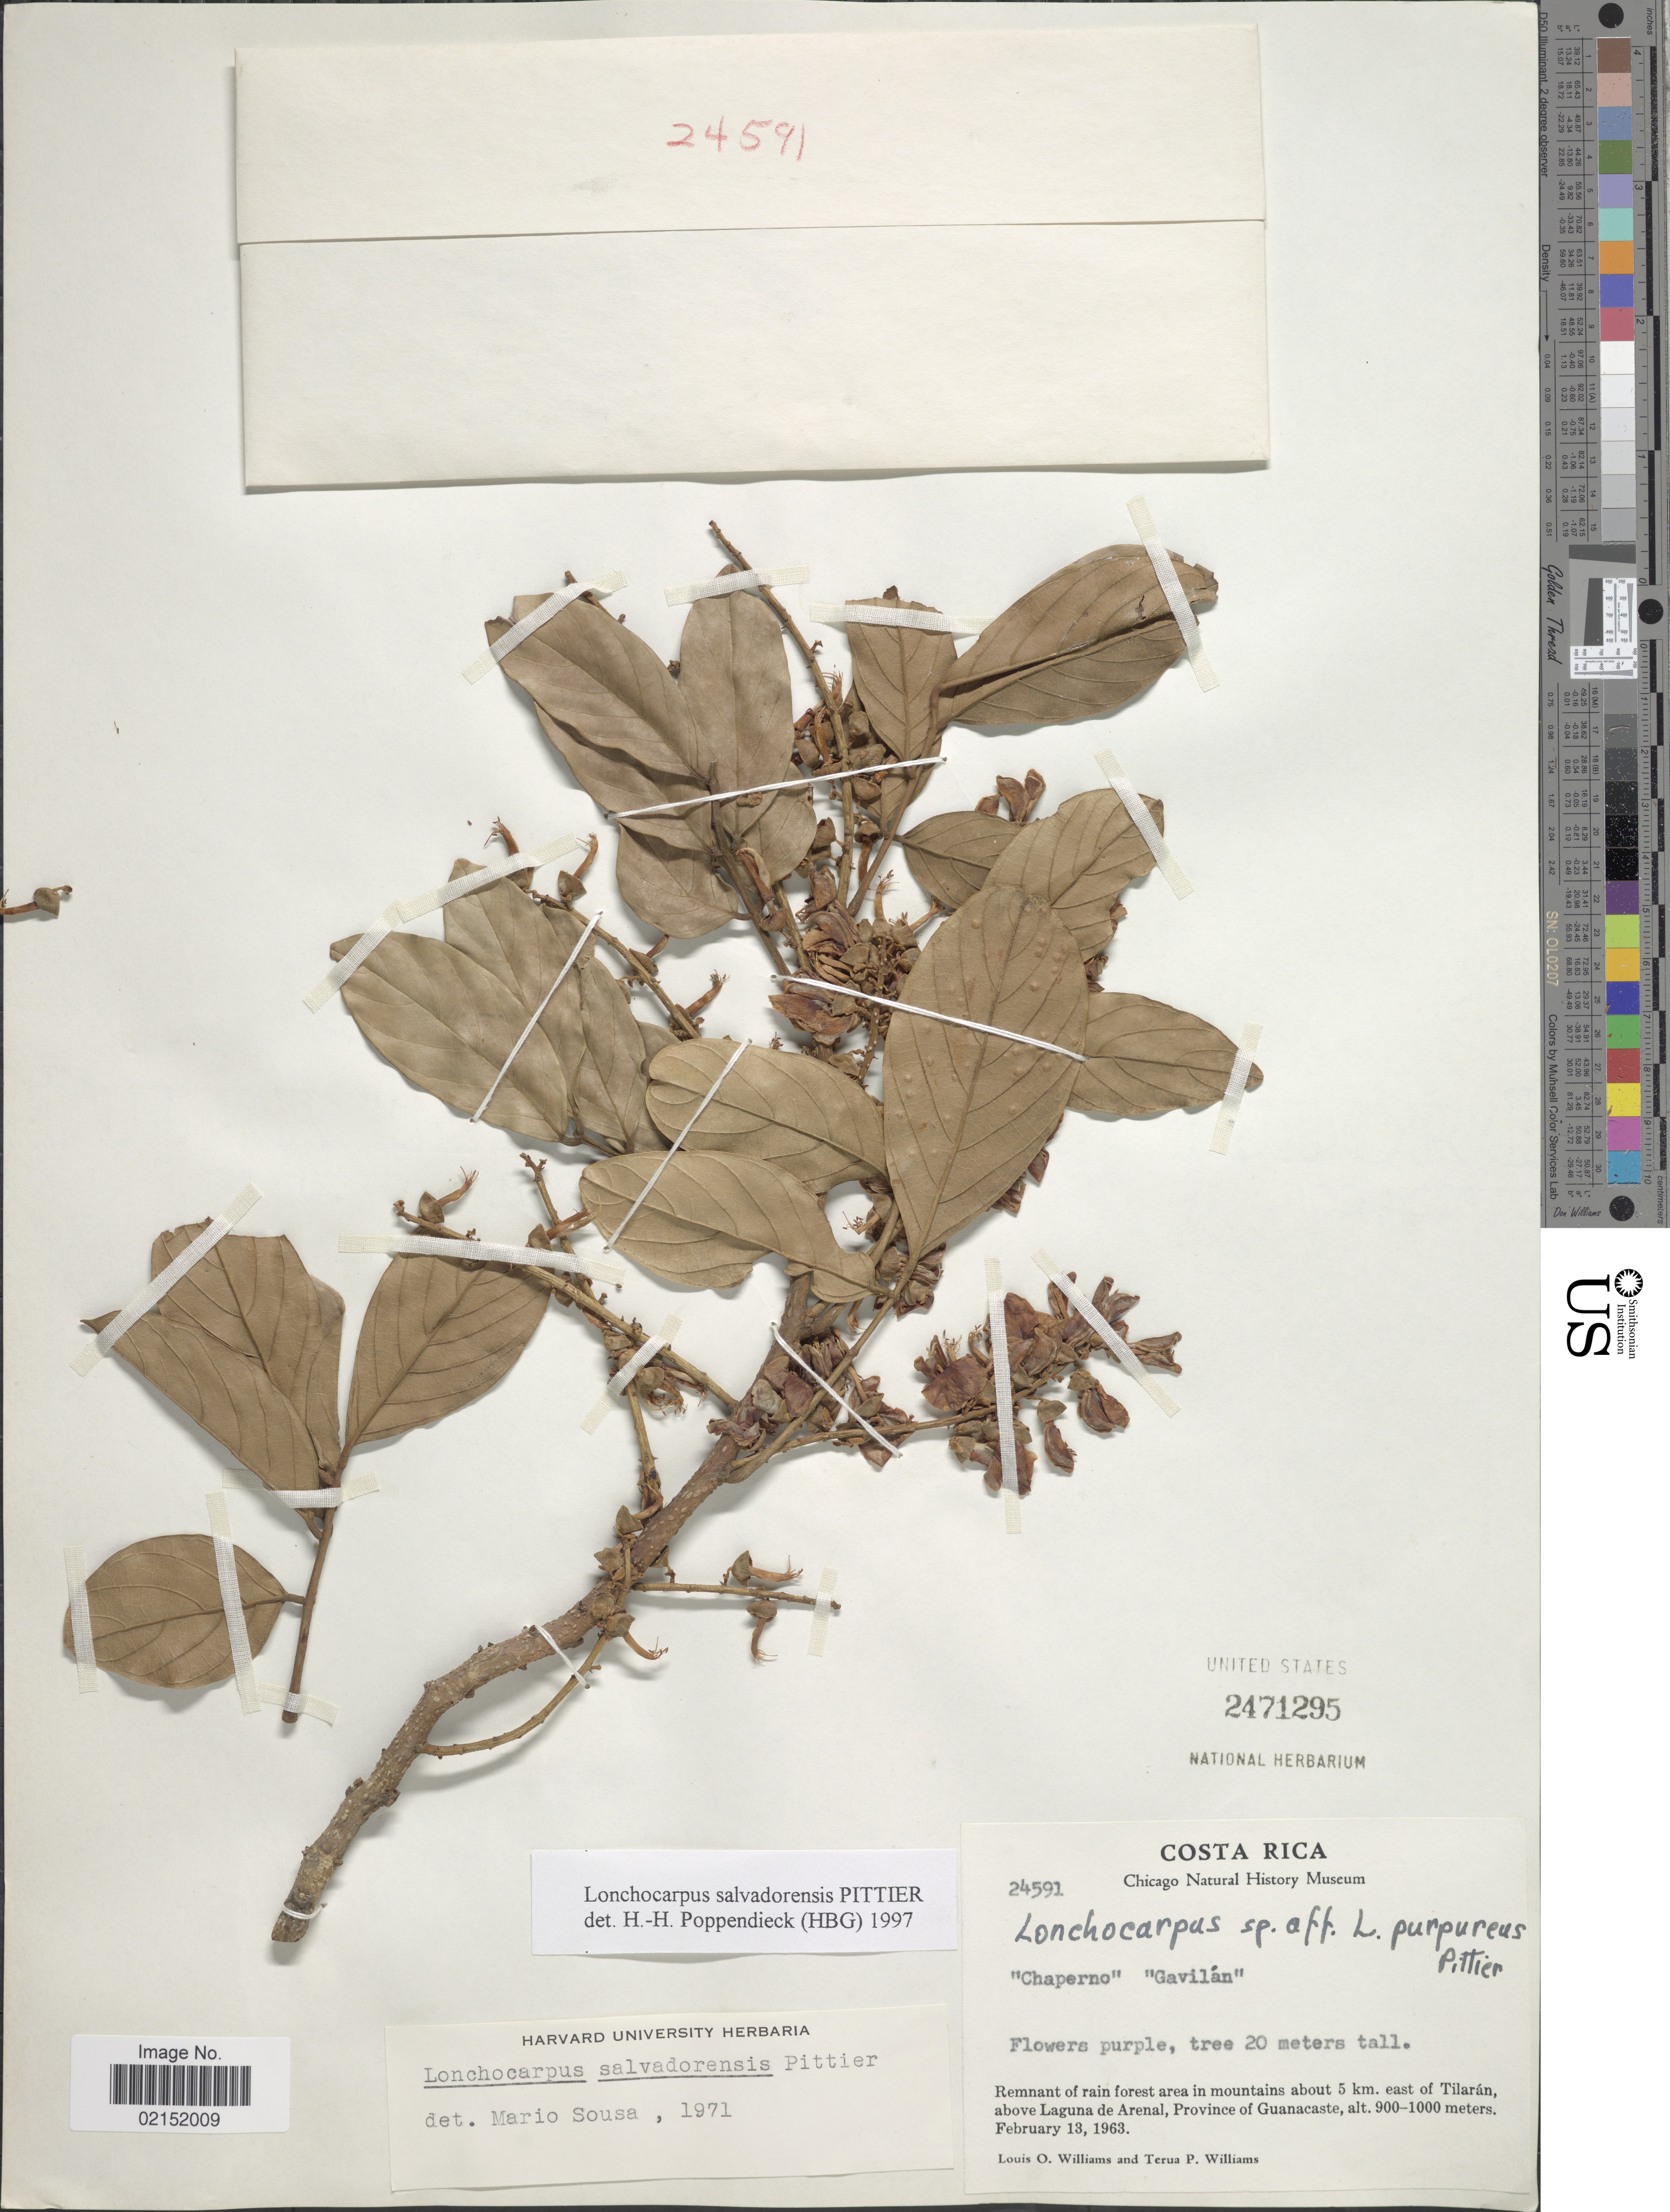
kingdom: Plantae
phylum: Tracheophyta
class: Magnoliopsida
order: Fabales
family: Fabaceae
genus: Lonchocarpus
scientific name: Lonchocarpus salvadorensis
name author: Pittier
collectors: L. O. Williams & T. P. Williams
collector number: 24591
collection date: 1963-02-13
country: Costa Rica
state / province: Guanacaste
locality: Remnant of rain forest area in mountains about 5 km. east of Tilaran, above Laguna de Arenal, Province of Guanacaste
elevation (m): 900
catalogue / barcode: US 2471295